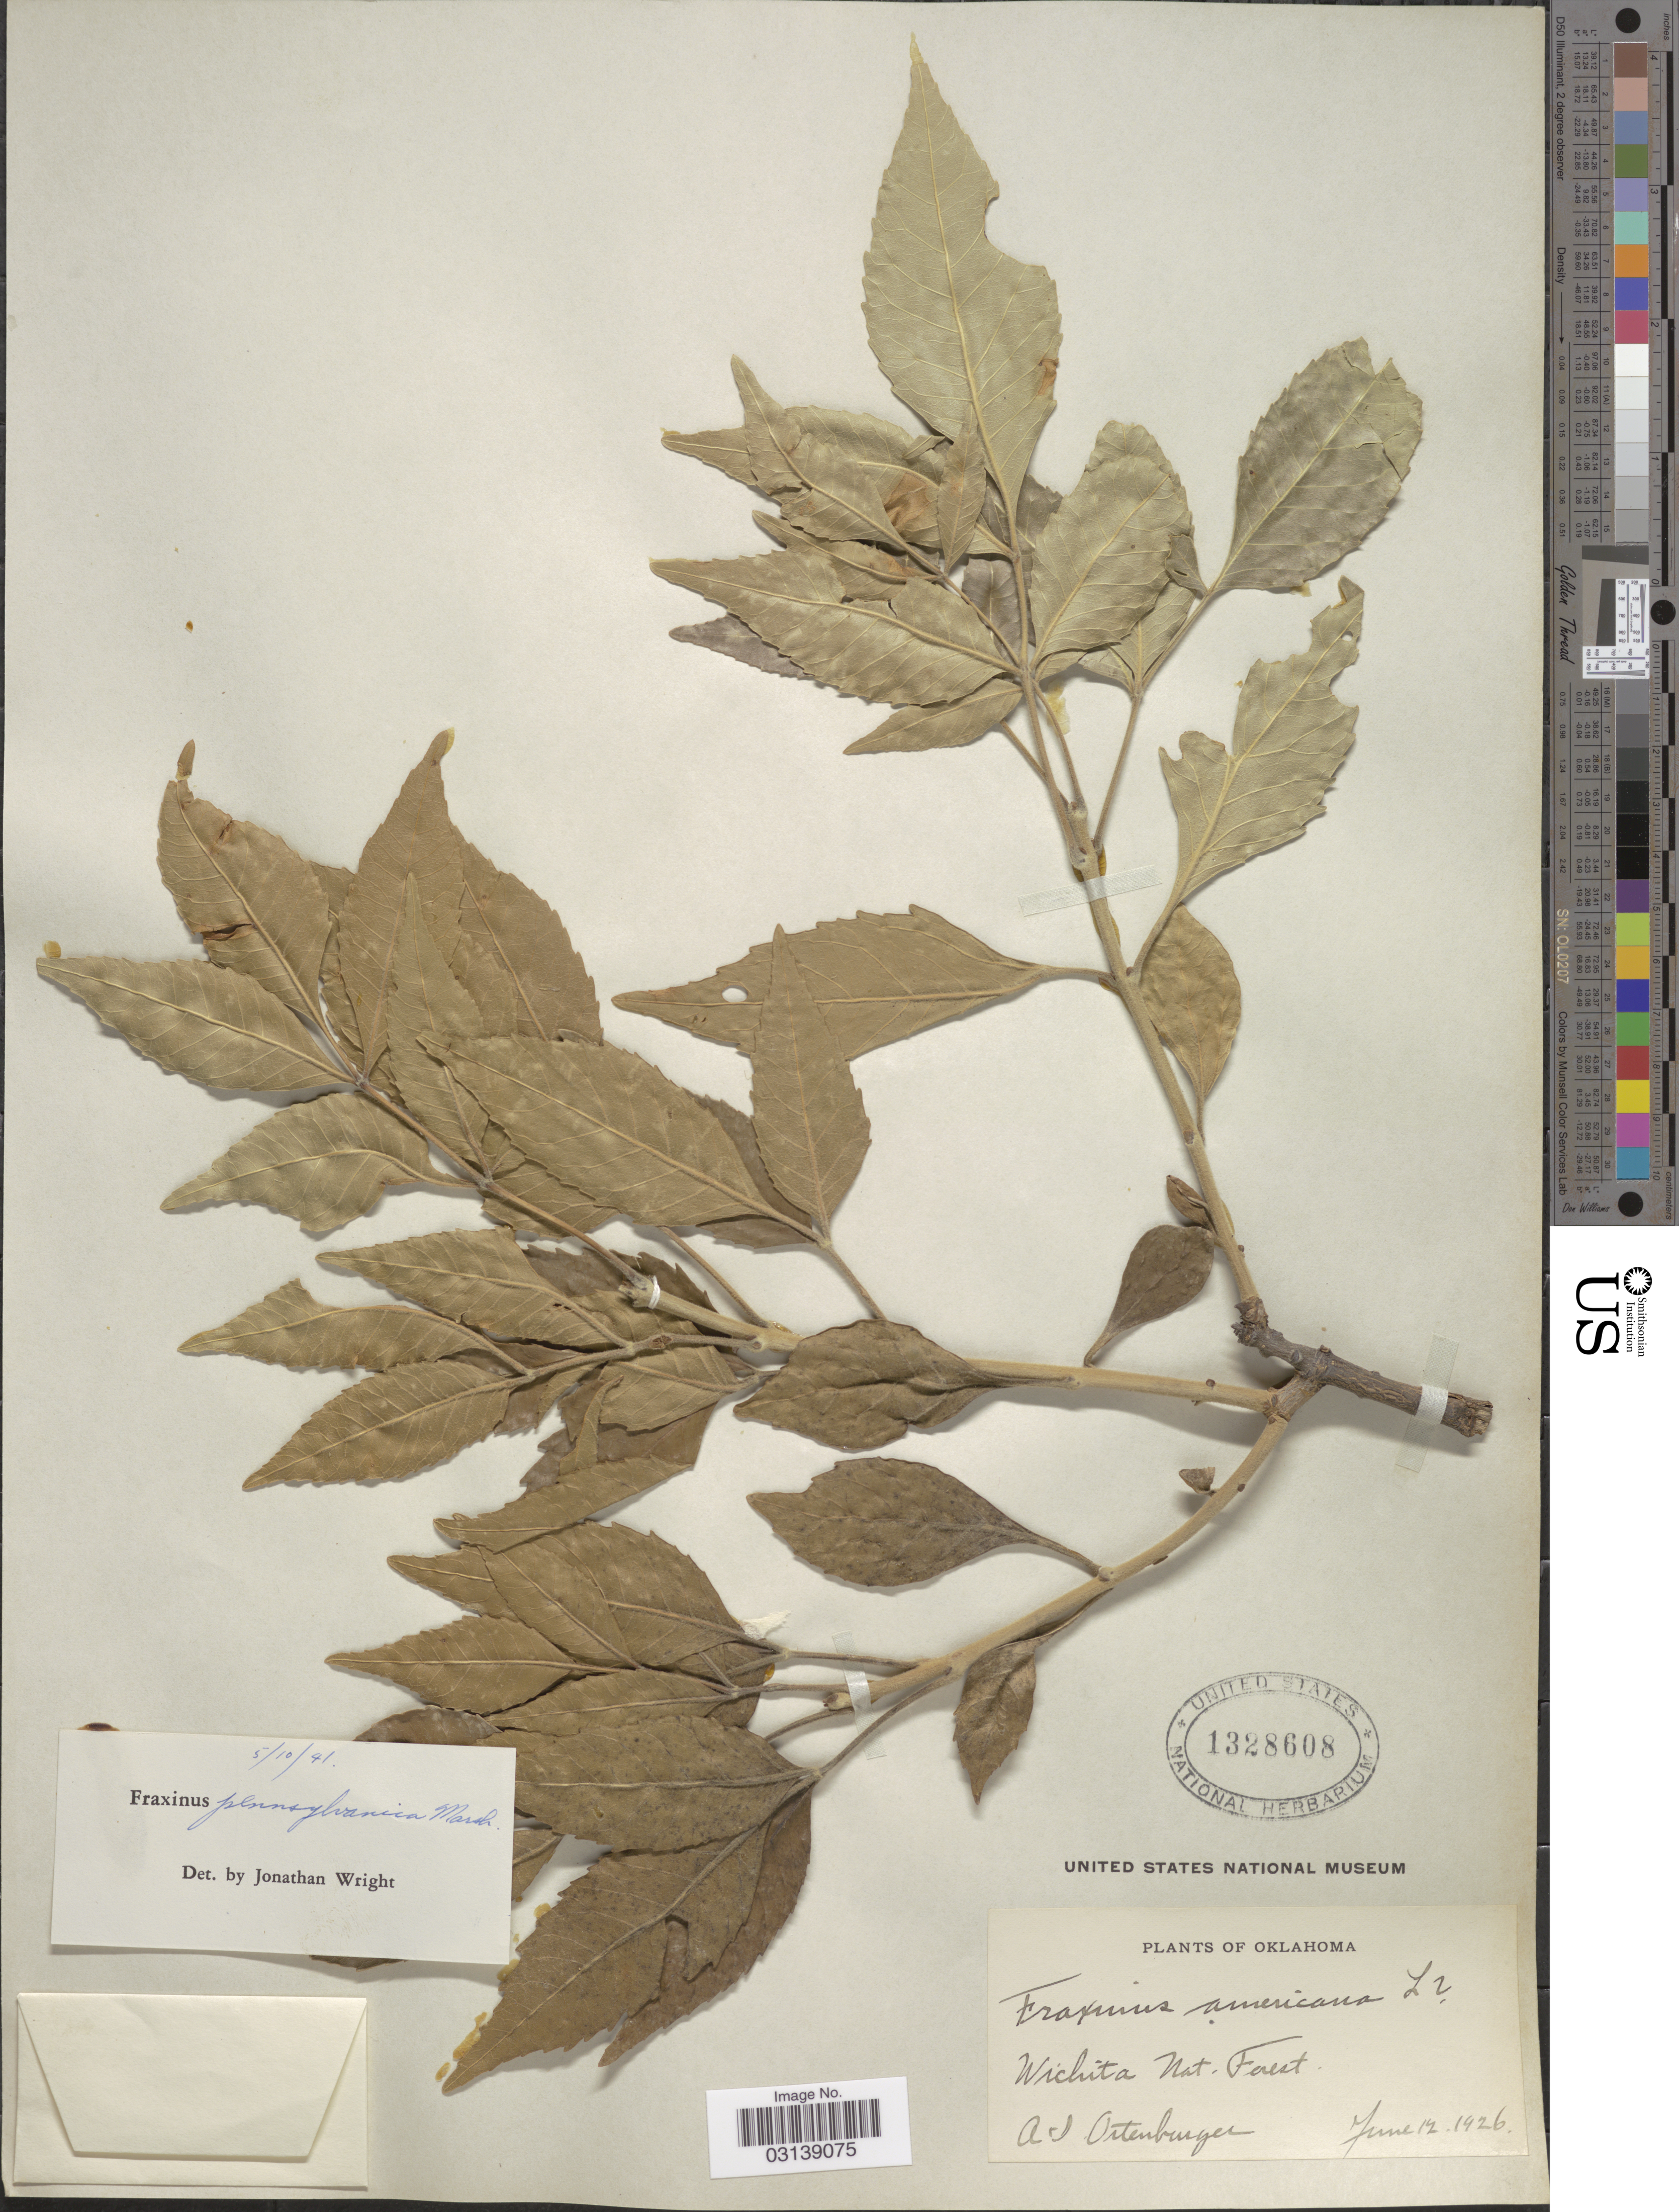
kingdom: Plantae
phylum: Tracheophyta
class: Magnoliopsida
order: Lamiales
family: Oleaceae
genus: Fraxinus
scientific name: Fraxinus pennsylvanica var. pubescens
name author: (Lam.) Lingelsh.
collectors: A. Ortenburger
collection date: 1926-06-12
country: United States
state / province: Oklahoma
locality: Wichita Nat. Forest.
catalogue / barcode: US 1328608